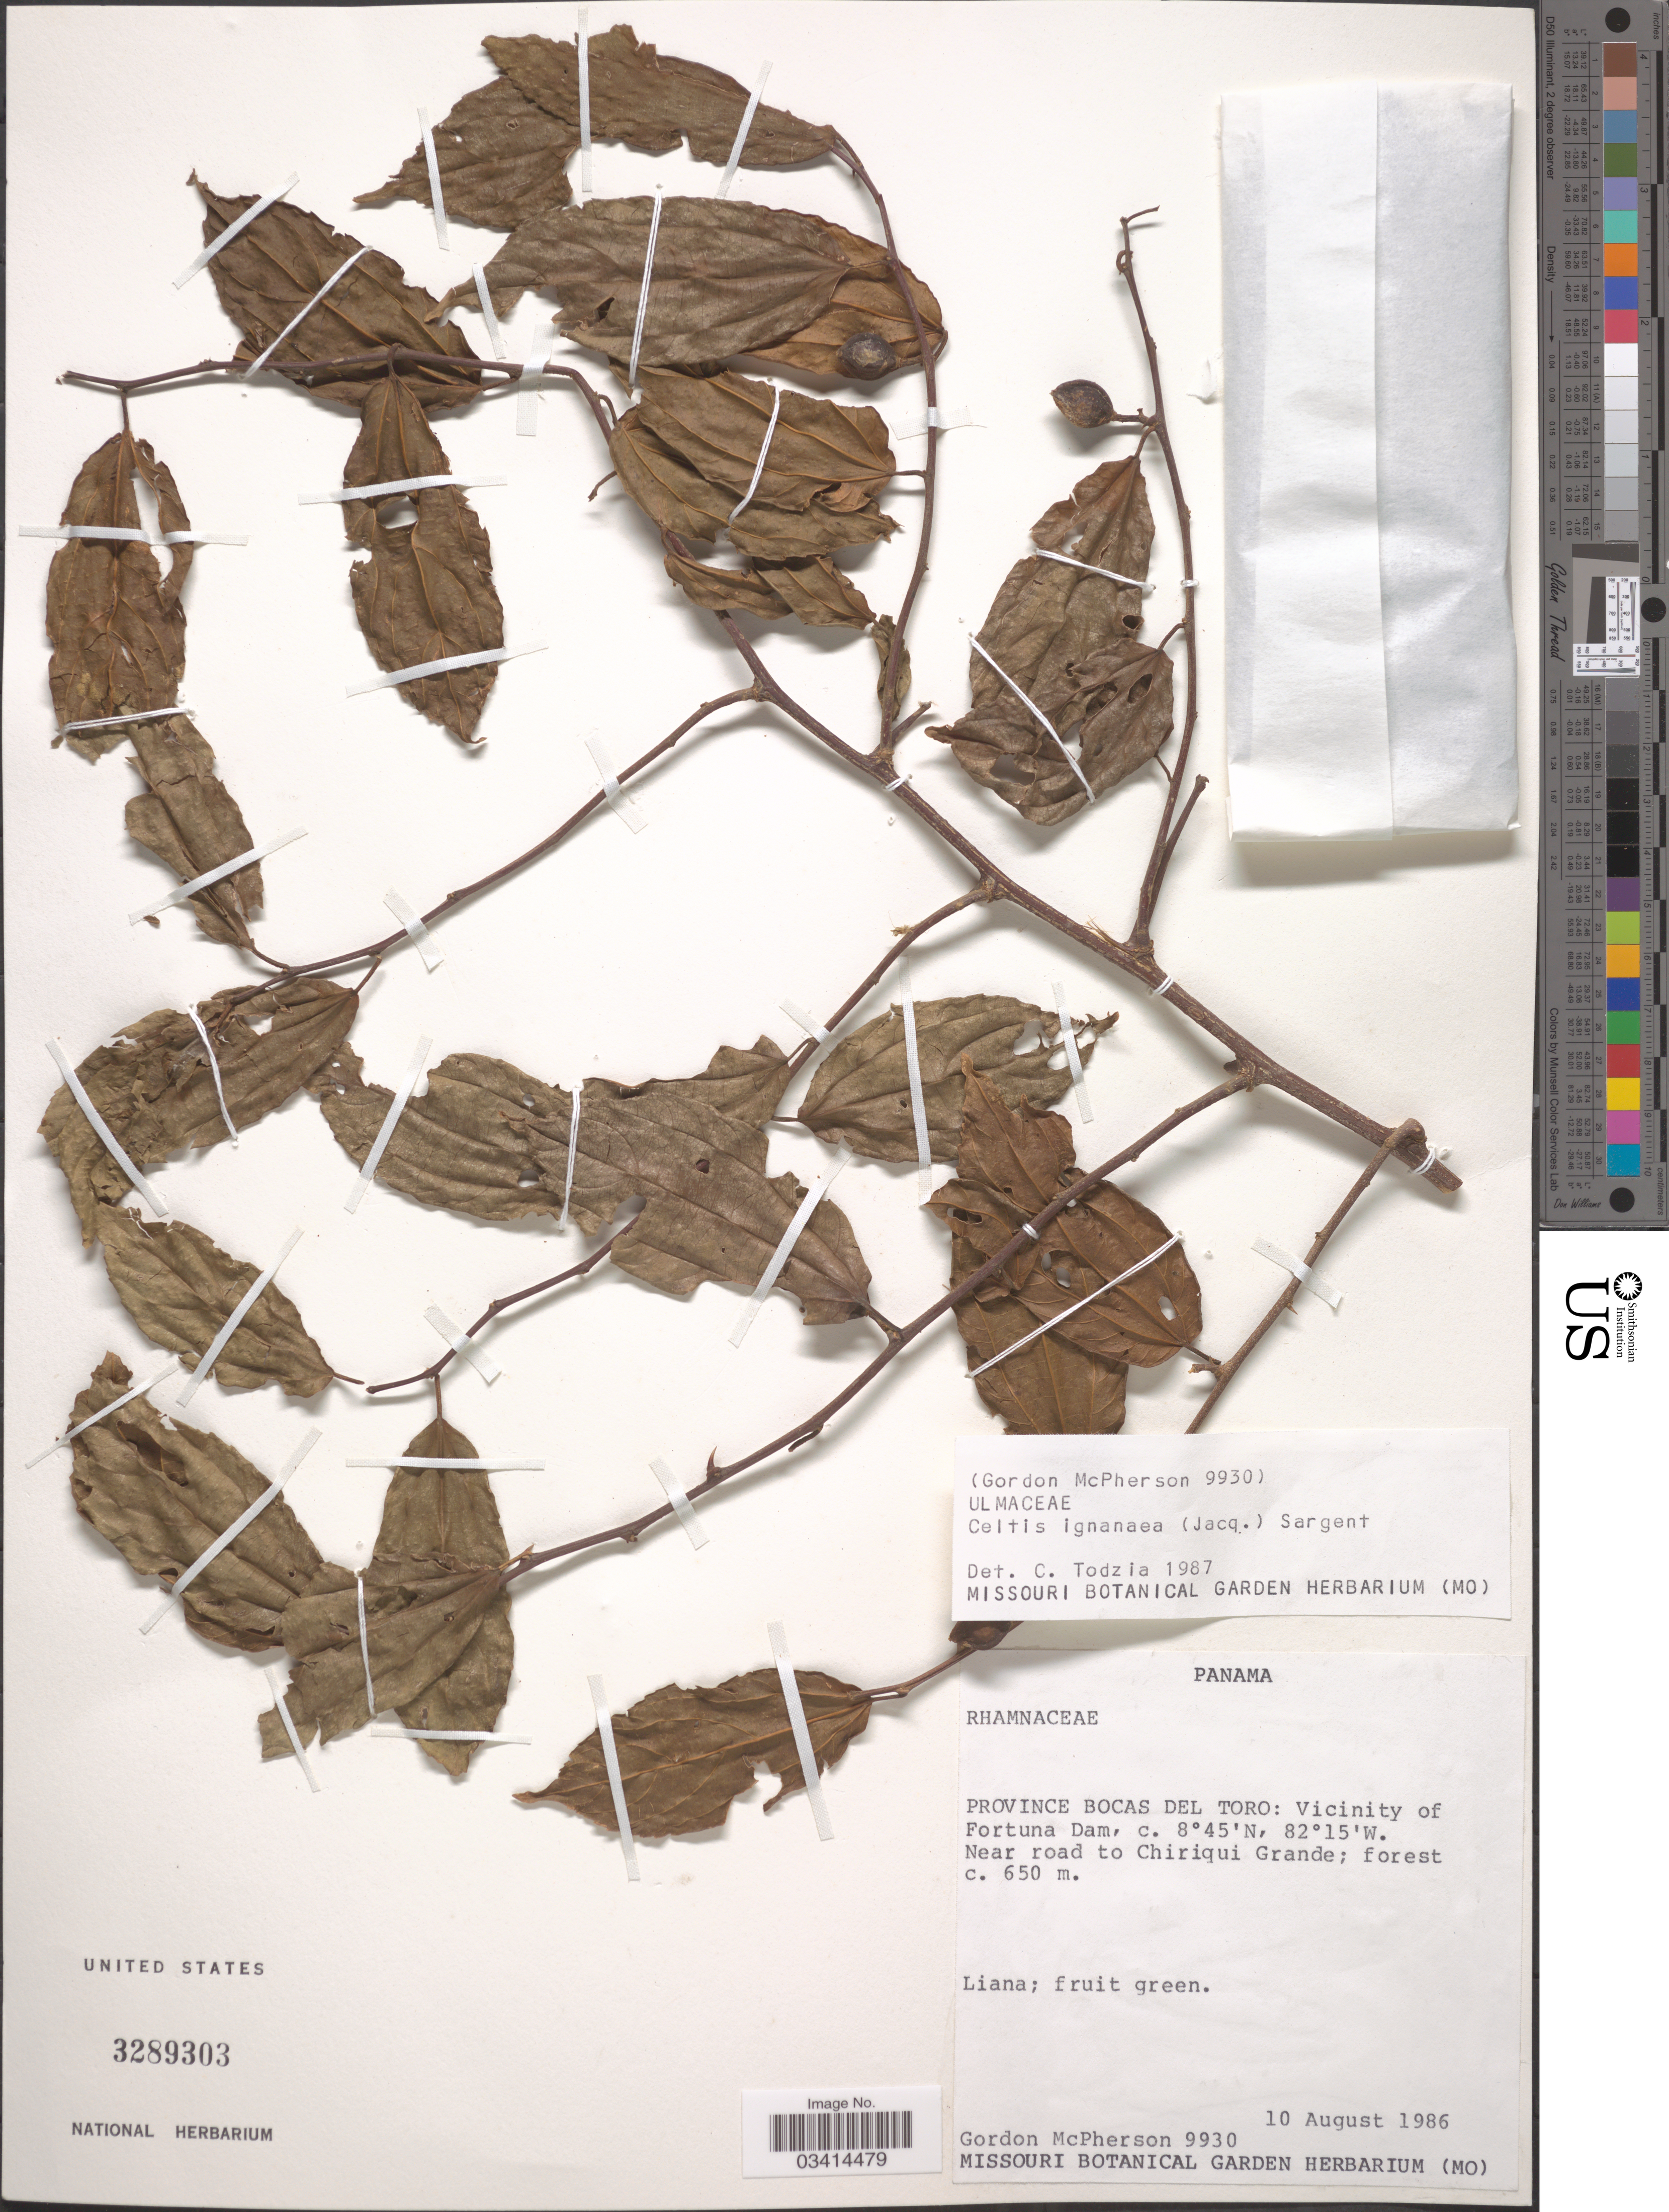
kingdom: Plantae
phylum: Tracheophyta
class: Magnoliopsida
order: Rosales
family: Cannabaceae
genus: Celtis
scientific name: Celtis iguanaea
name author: (Jacq.) Sarg.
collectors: G. D. McPherson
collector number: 9930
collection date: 1986-08-10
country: Panama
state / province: Bocas del Toro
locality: Vicinity of Fortuna Dam. Near road to Chiriqui Grande.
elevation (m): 650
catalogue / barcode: US 3289303